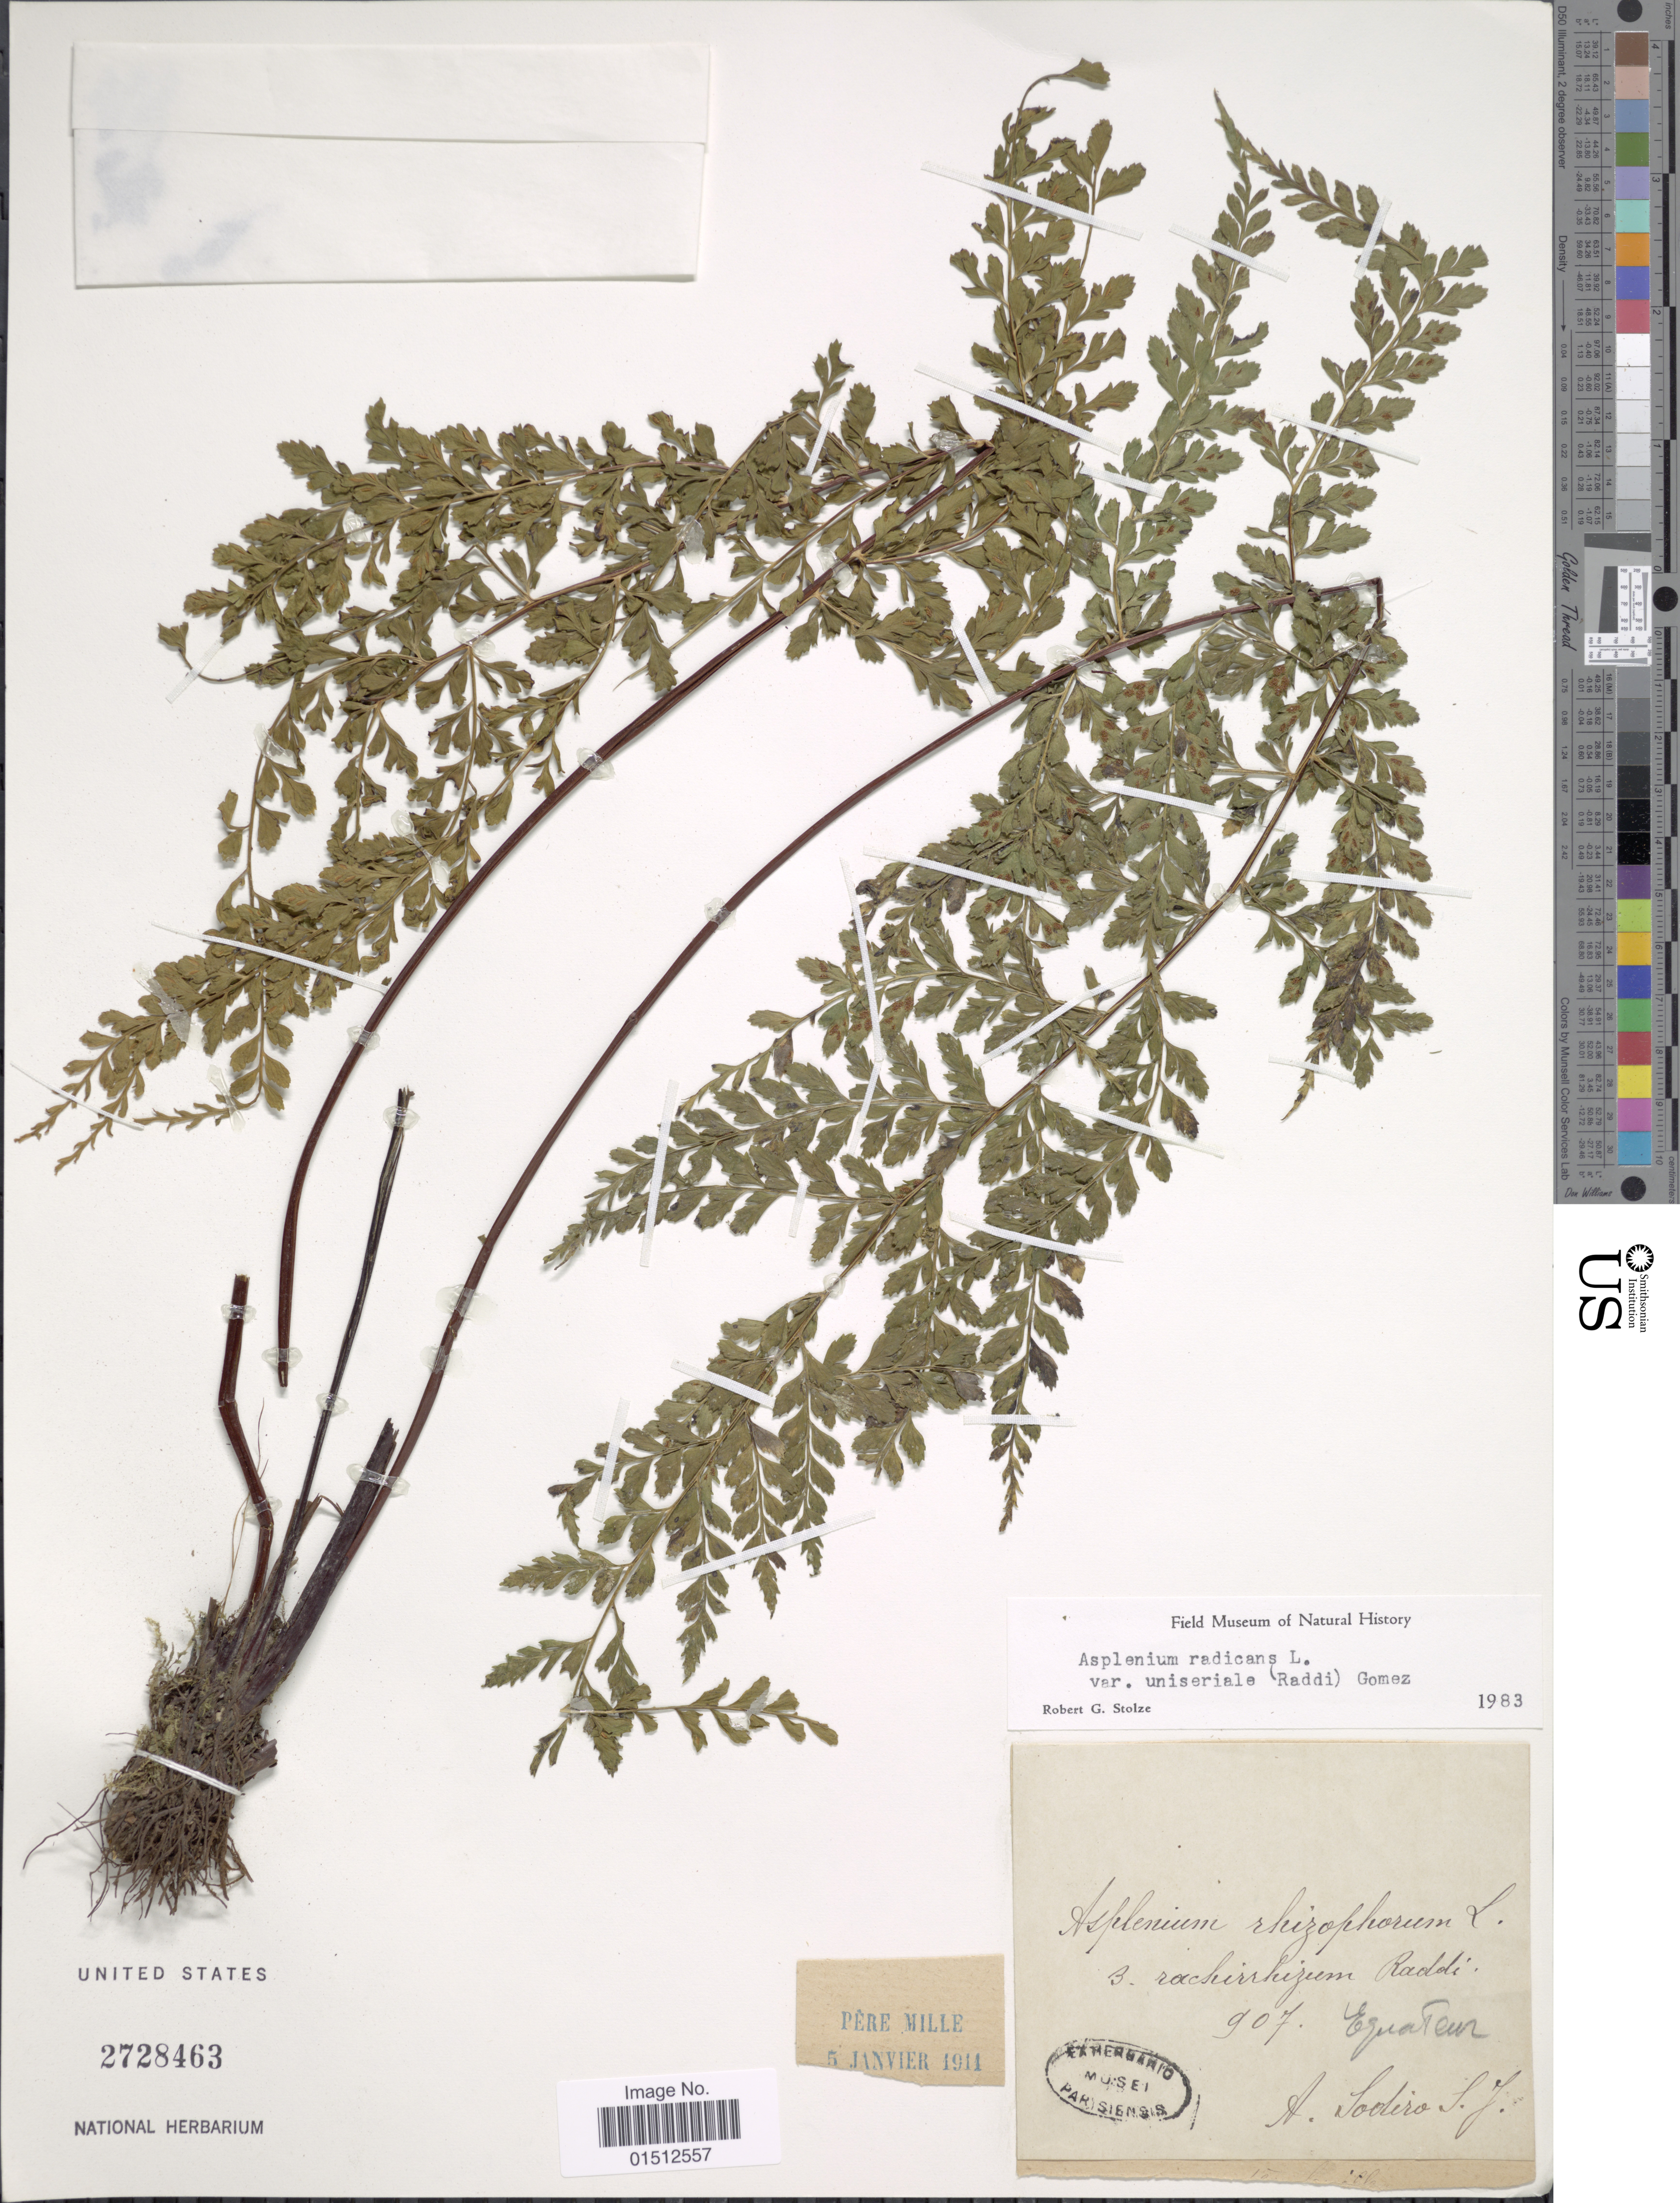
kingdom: Plantae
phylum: Tracheophyta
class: Polypodiopsida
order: Polypodiales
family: Aspleniaceae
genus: Asplenium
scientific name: Asplenium radicans var. partitum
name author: (Klotzsch) Hieron.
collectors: A. Sodiro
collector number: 907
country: Ecuador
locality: Equateur.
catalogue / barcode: US 2728463